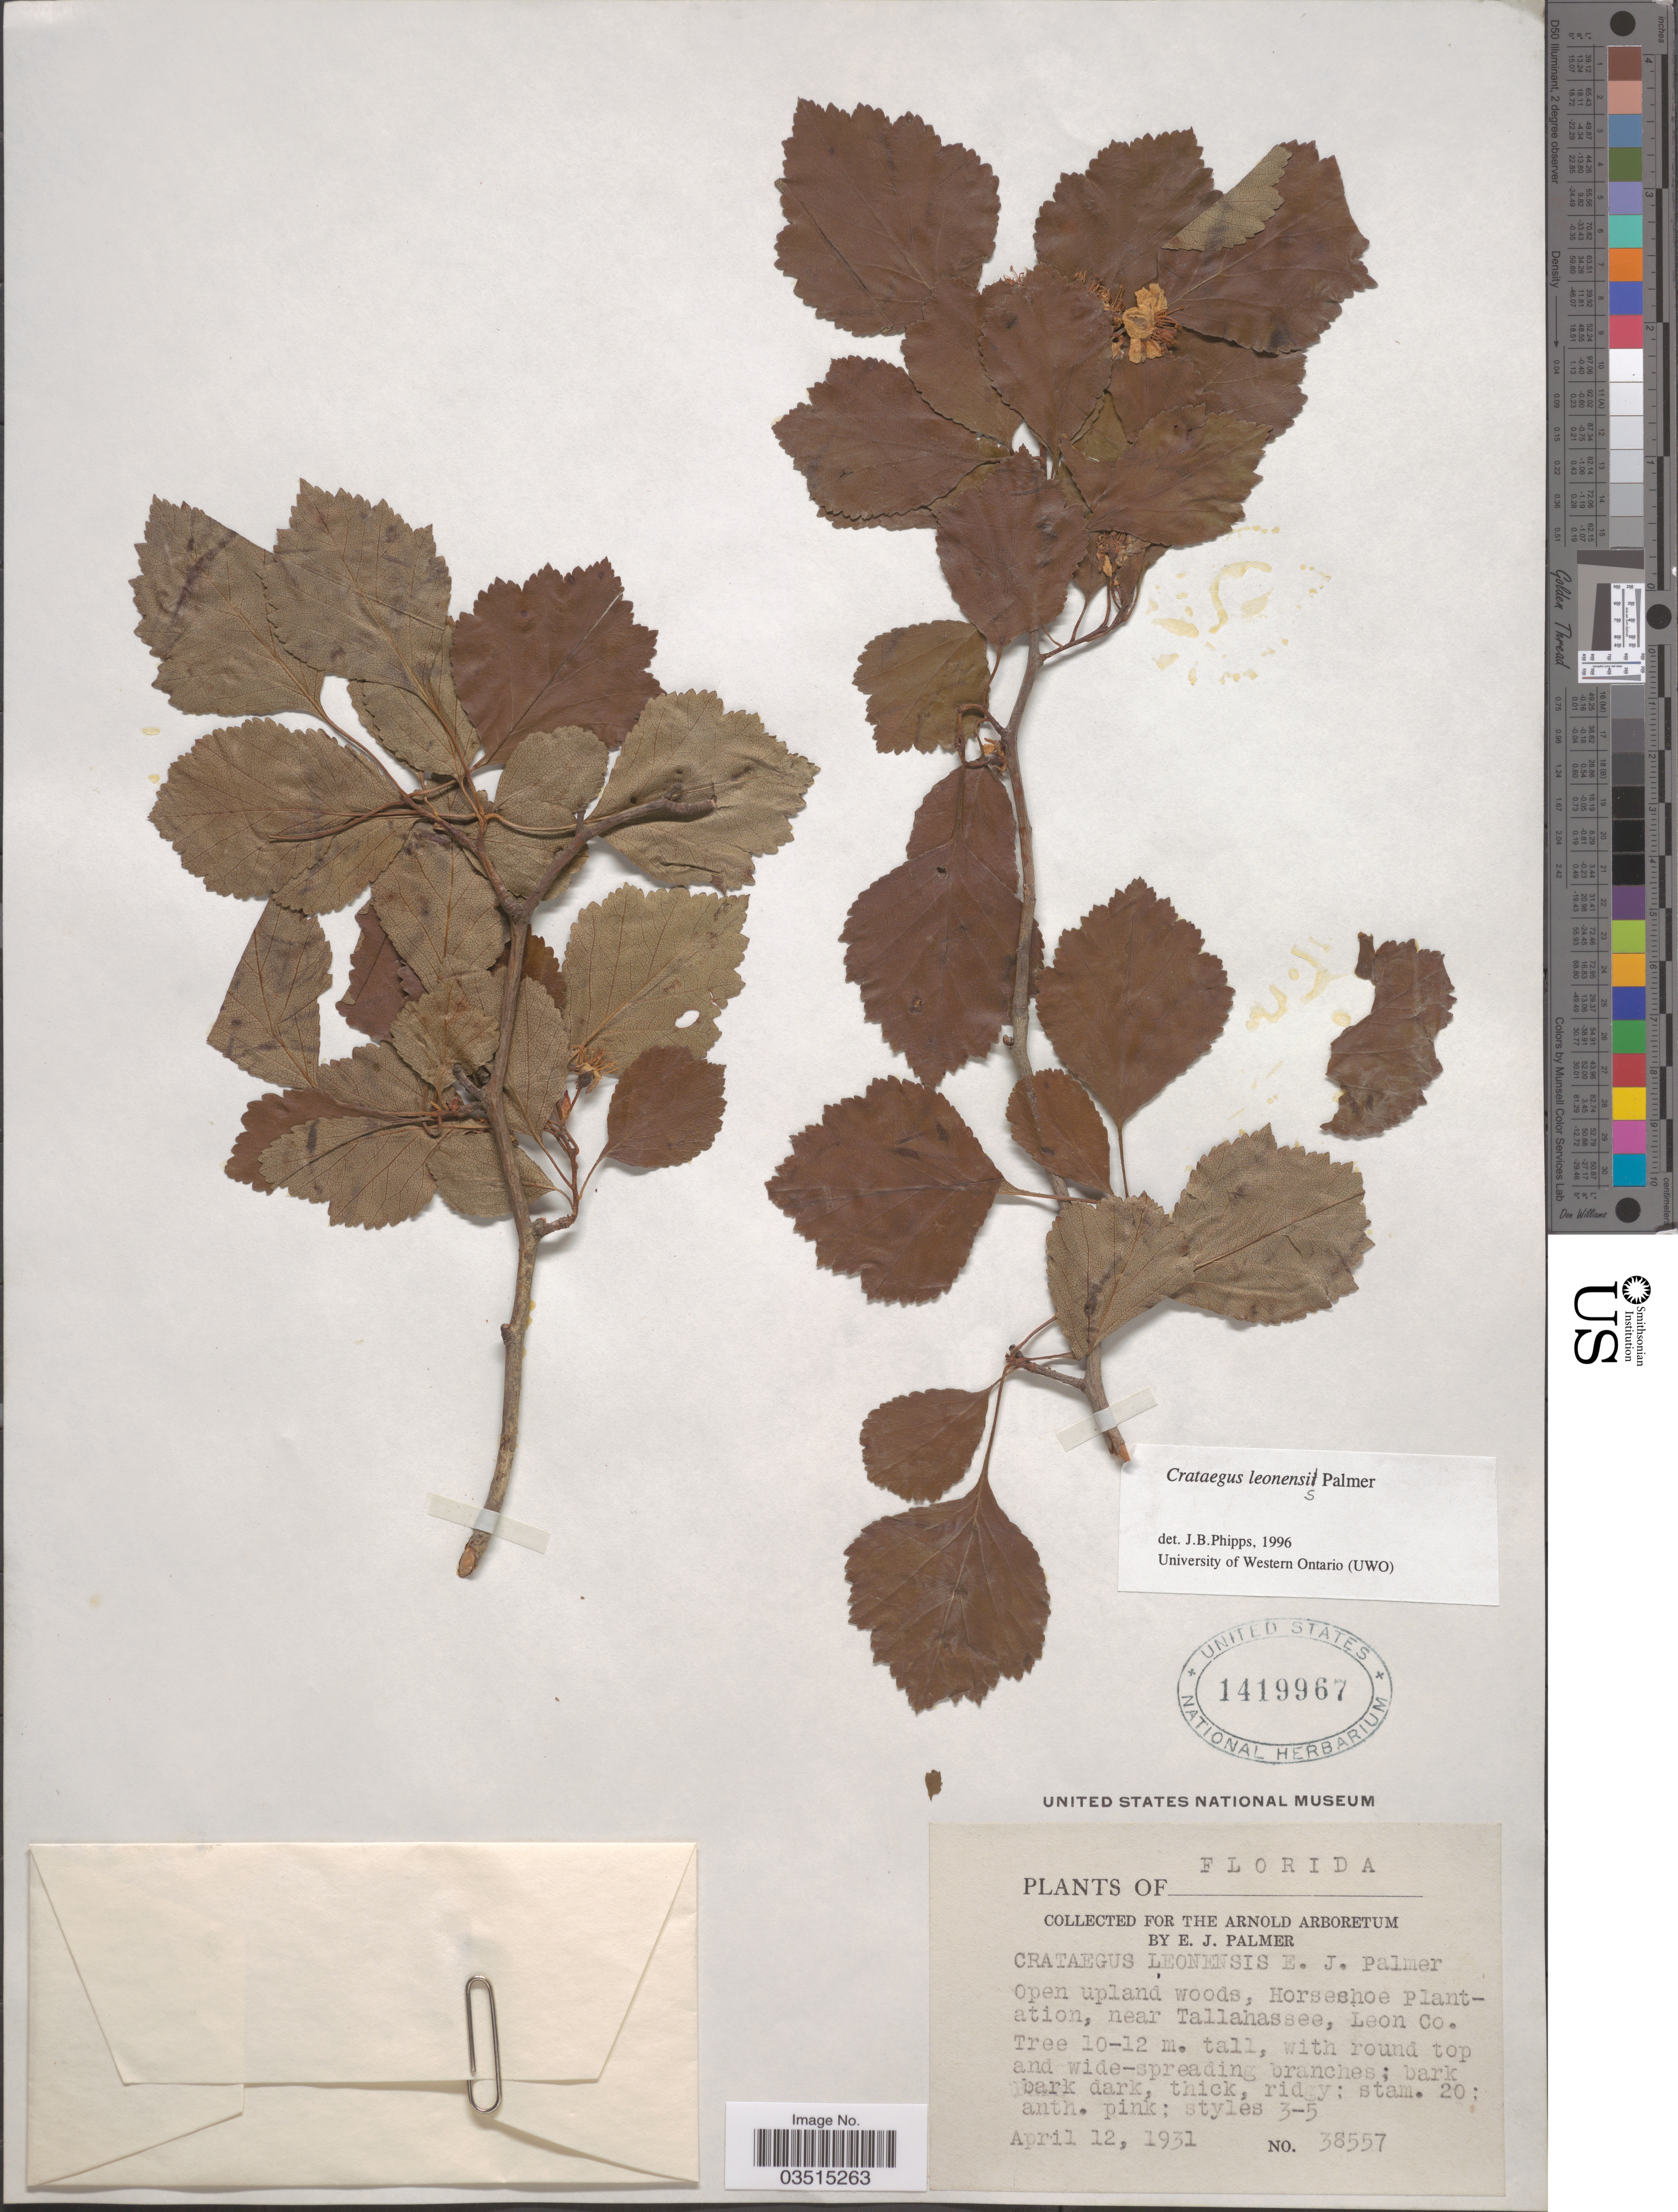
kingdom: Plantae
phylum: Tracheophyta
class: Magnoliopsida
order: Rosales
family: Rosaceae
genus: Crataegus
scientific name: Crataegus leonensis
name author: E.J. Palmer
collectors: E. J. Palmer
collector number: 38557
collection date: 1931-04-12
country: United States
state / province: Florida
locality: Horseshoe Plantation, near Tallahassee, Leon Co.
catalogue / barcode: US 1419967